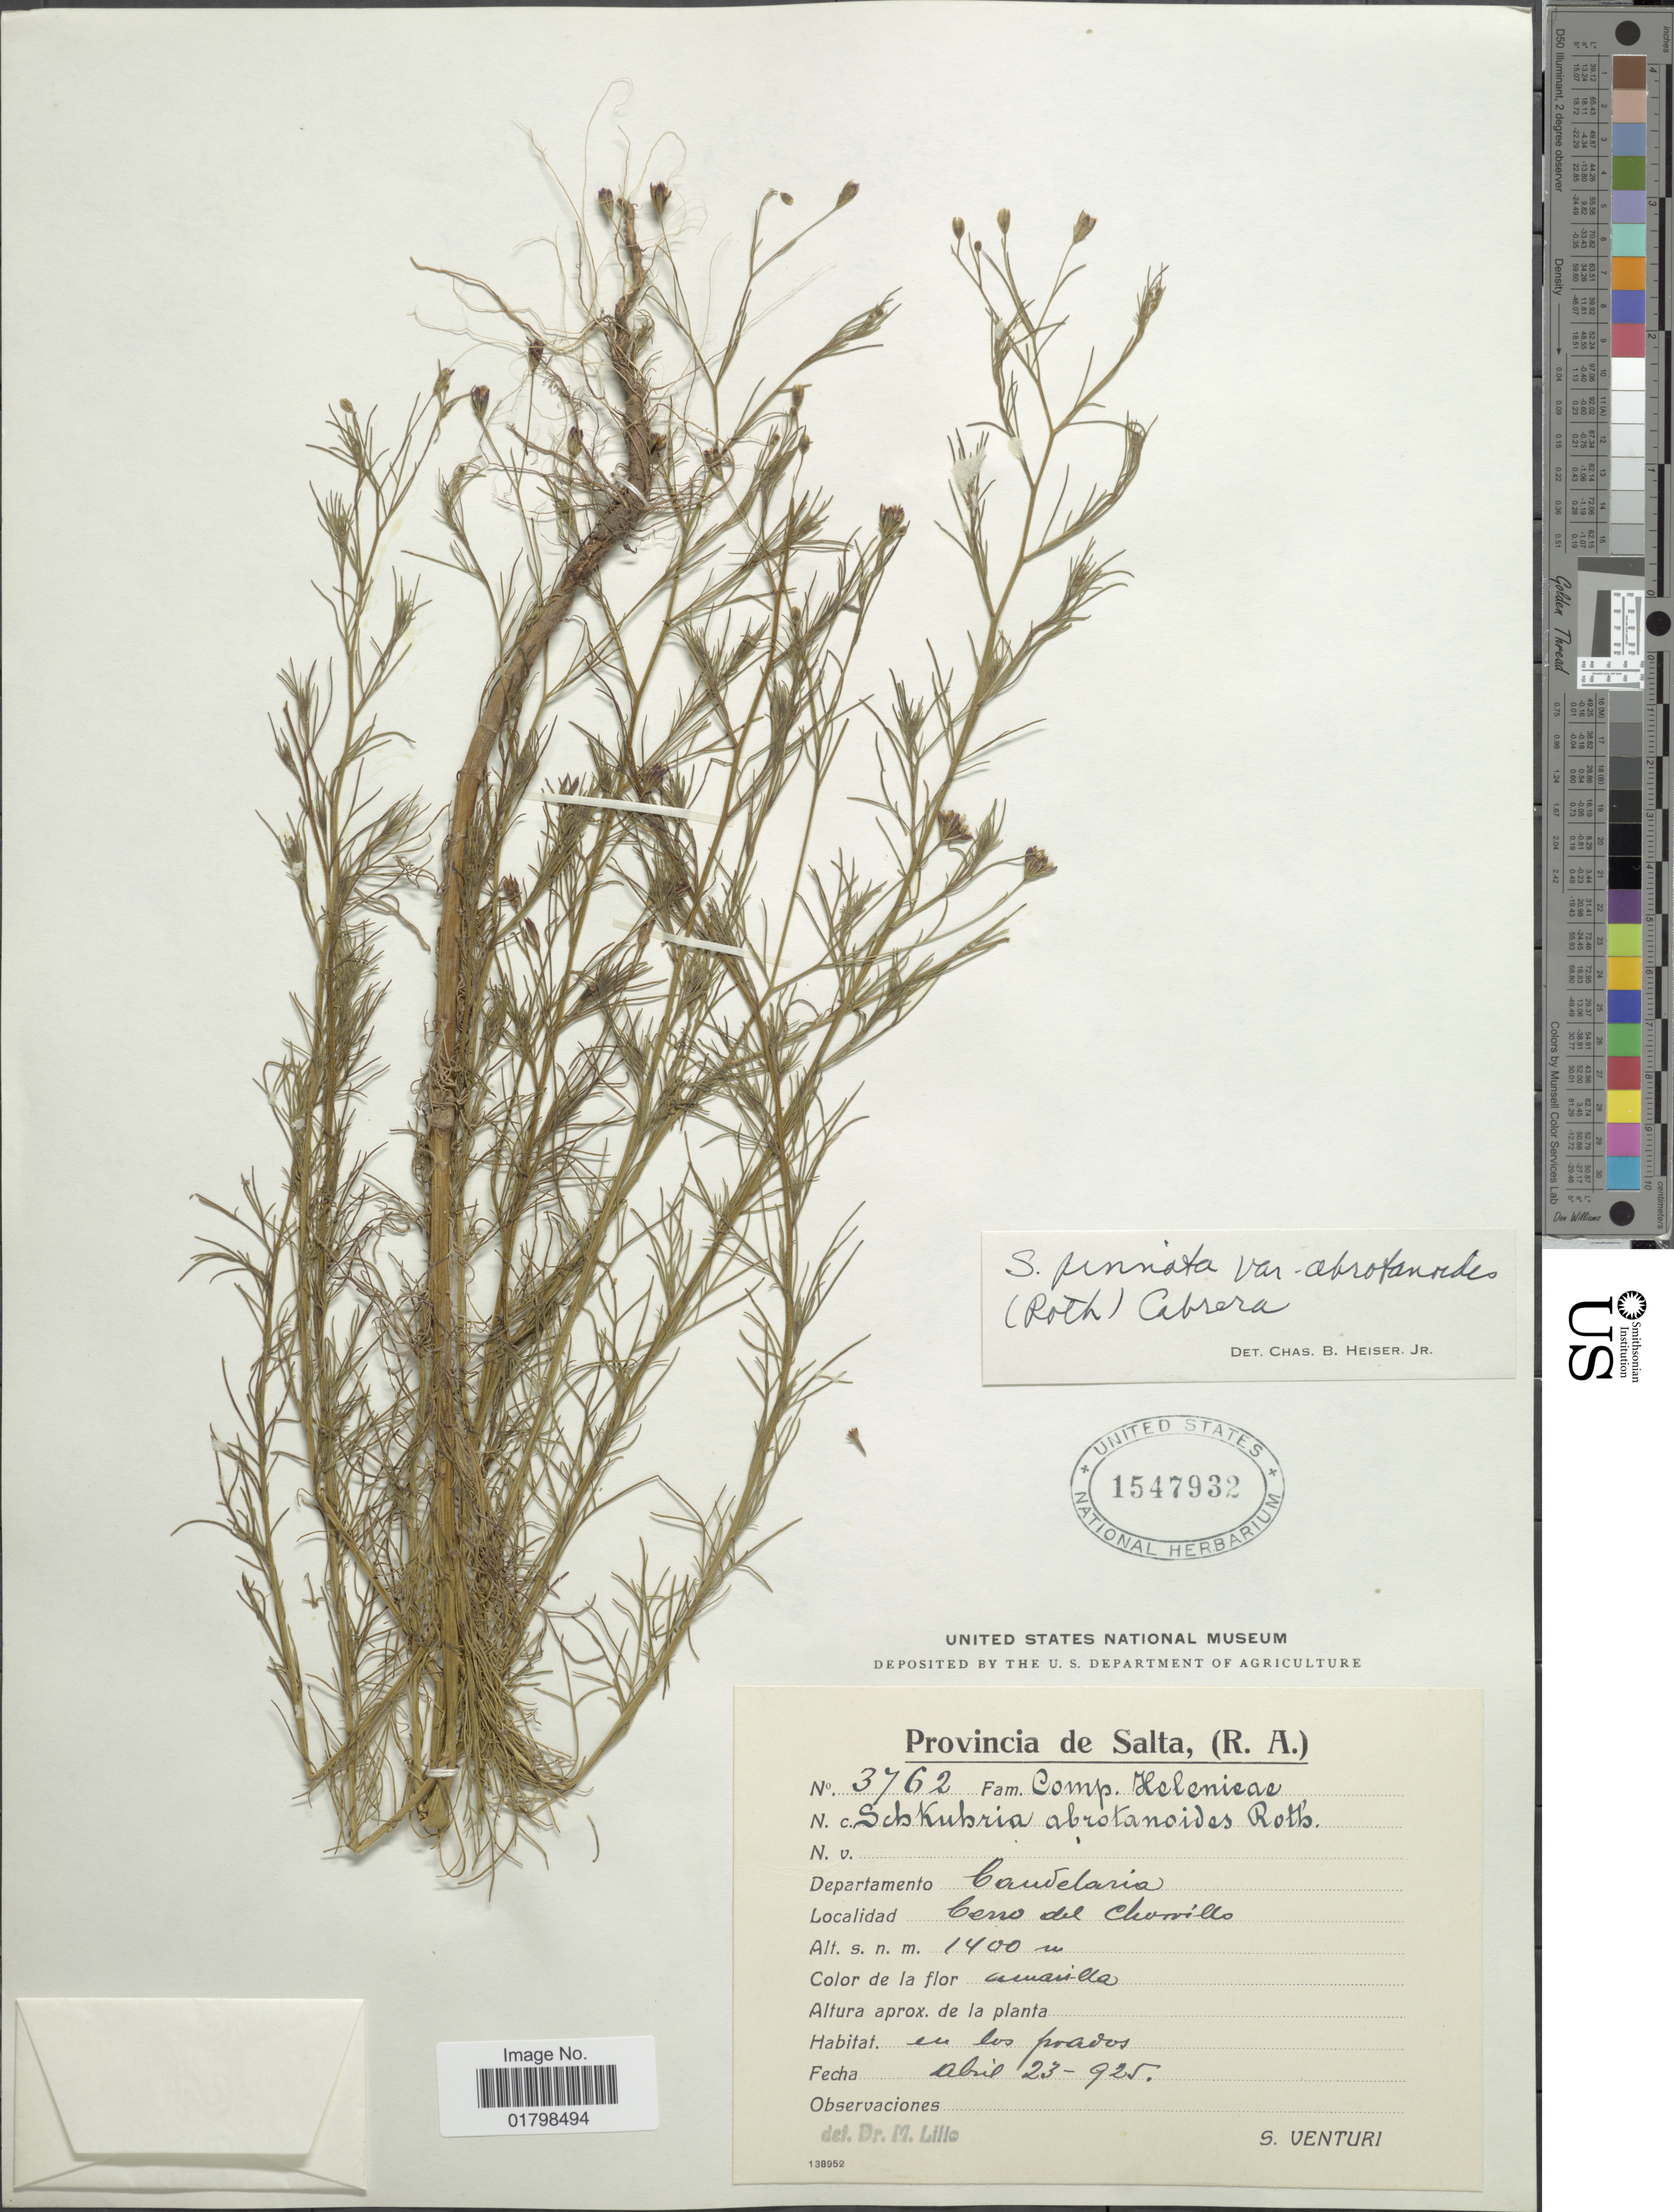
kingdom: Plantae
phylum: Tracheophyta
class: Magnoliopsida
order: Asterales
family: Asteraceae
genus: Schkuhria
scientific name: Schkuhria pinnata var. abrotanoides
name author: (Roth) Cabrera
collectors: S. Venturi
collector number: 3762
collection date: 1925-04-23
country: Argentina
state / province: Salta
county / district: Candelaria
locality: Cerro del Chorrillo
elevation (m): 1400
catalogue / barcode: US 1547932